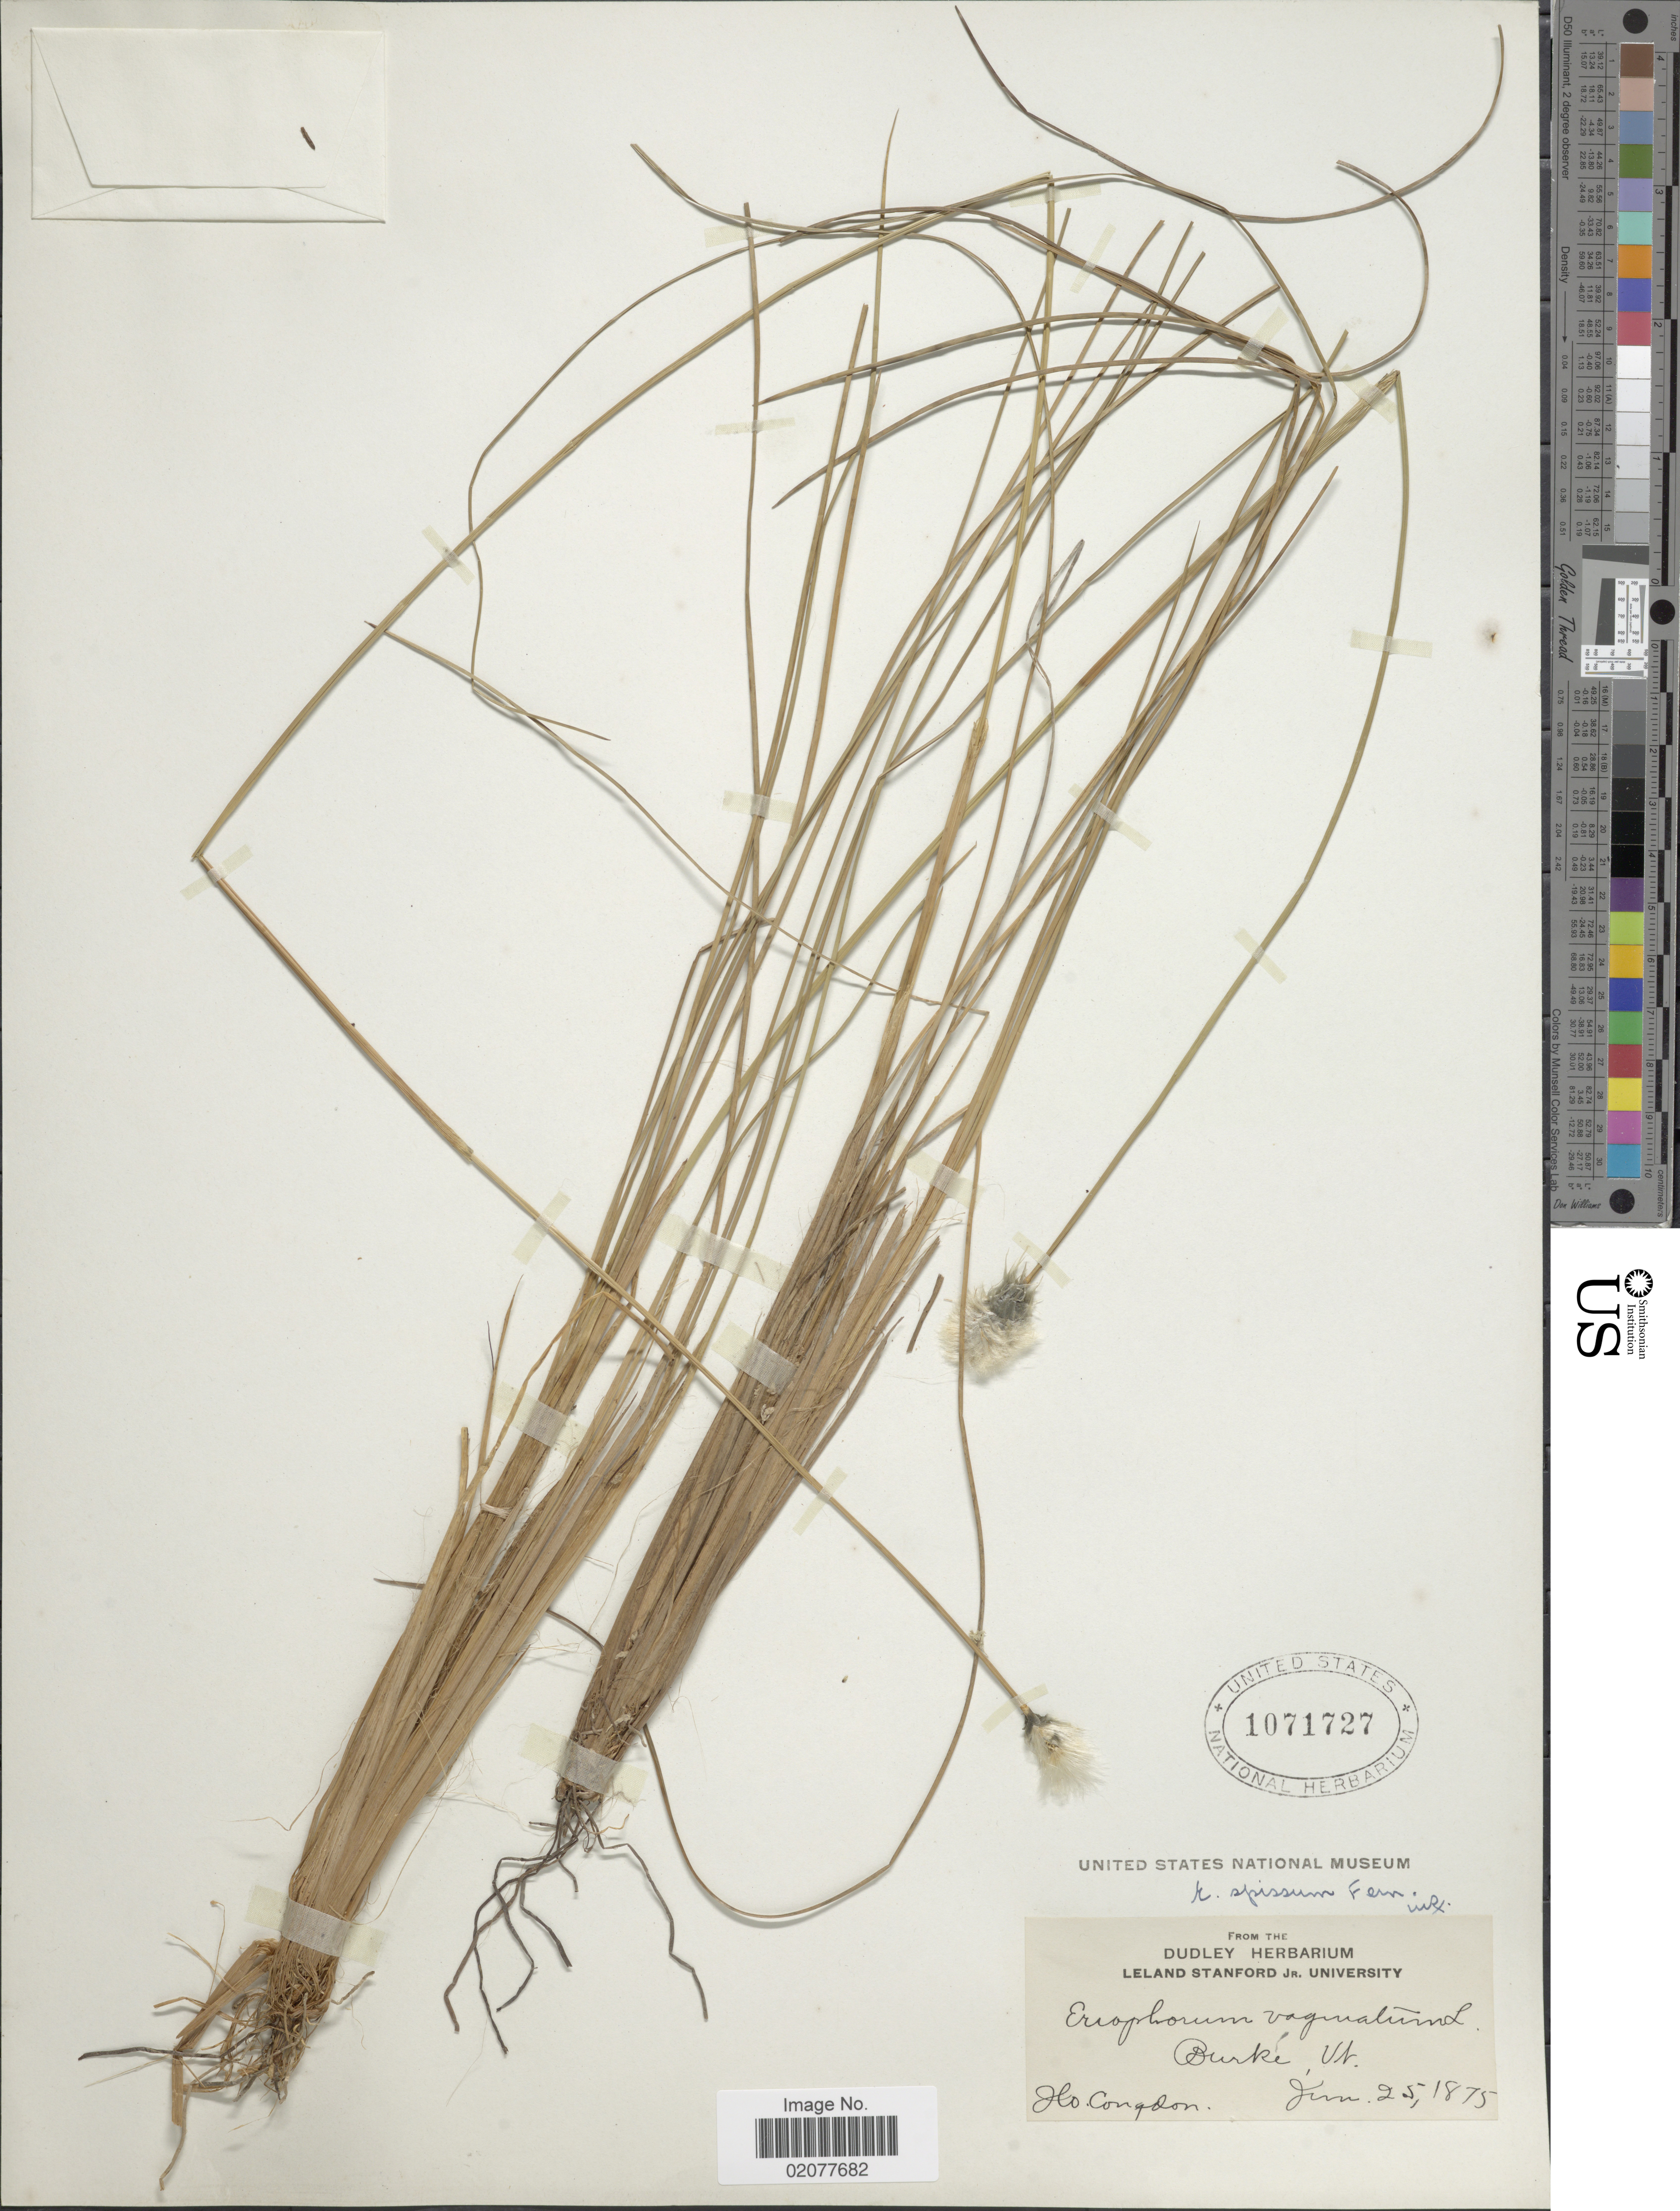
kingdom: Plantae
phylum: Tracheophyta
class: Liliopsida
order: Poales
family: Cyperaceae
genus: Eriophorum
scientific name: Eriophorum spissum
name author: Fernald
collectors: Congdon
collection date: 1875-06-25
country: United States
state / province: Vermont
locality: Burke, Vt.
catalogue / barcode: US 1071727